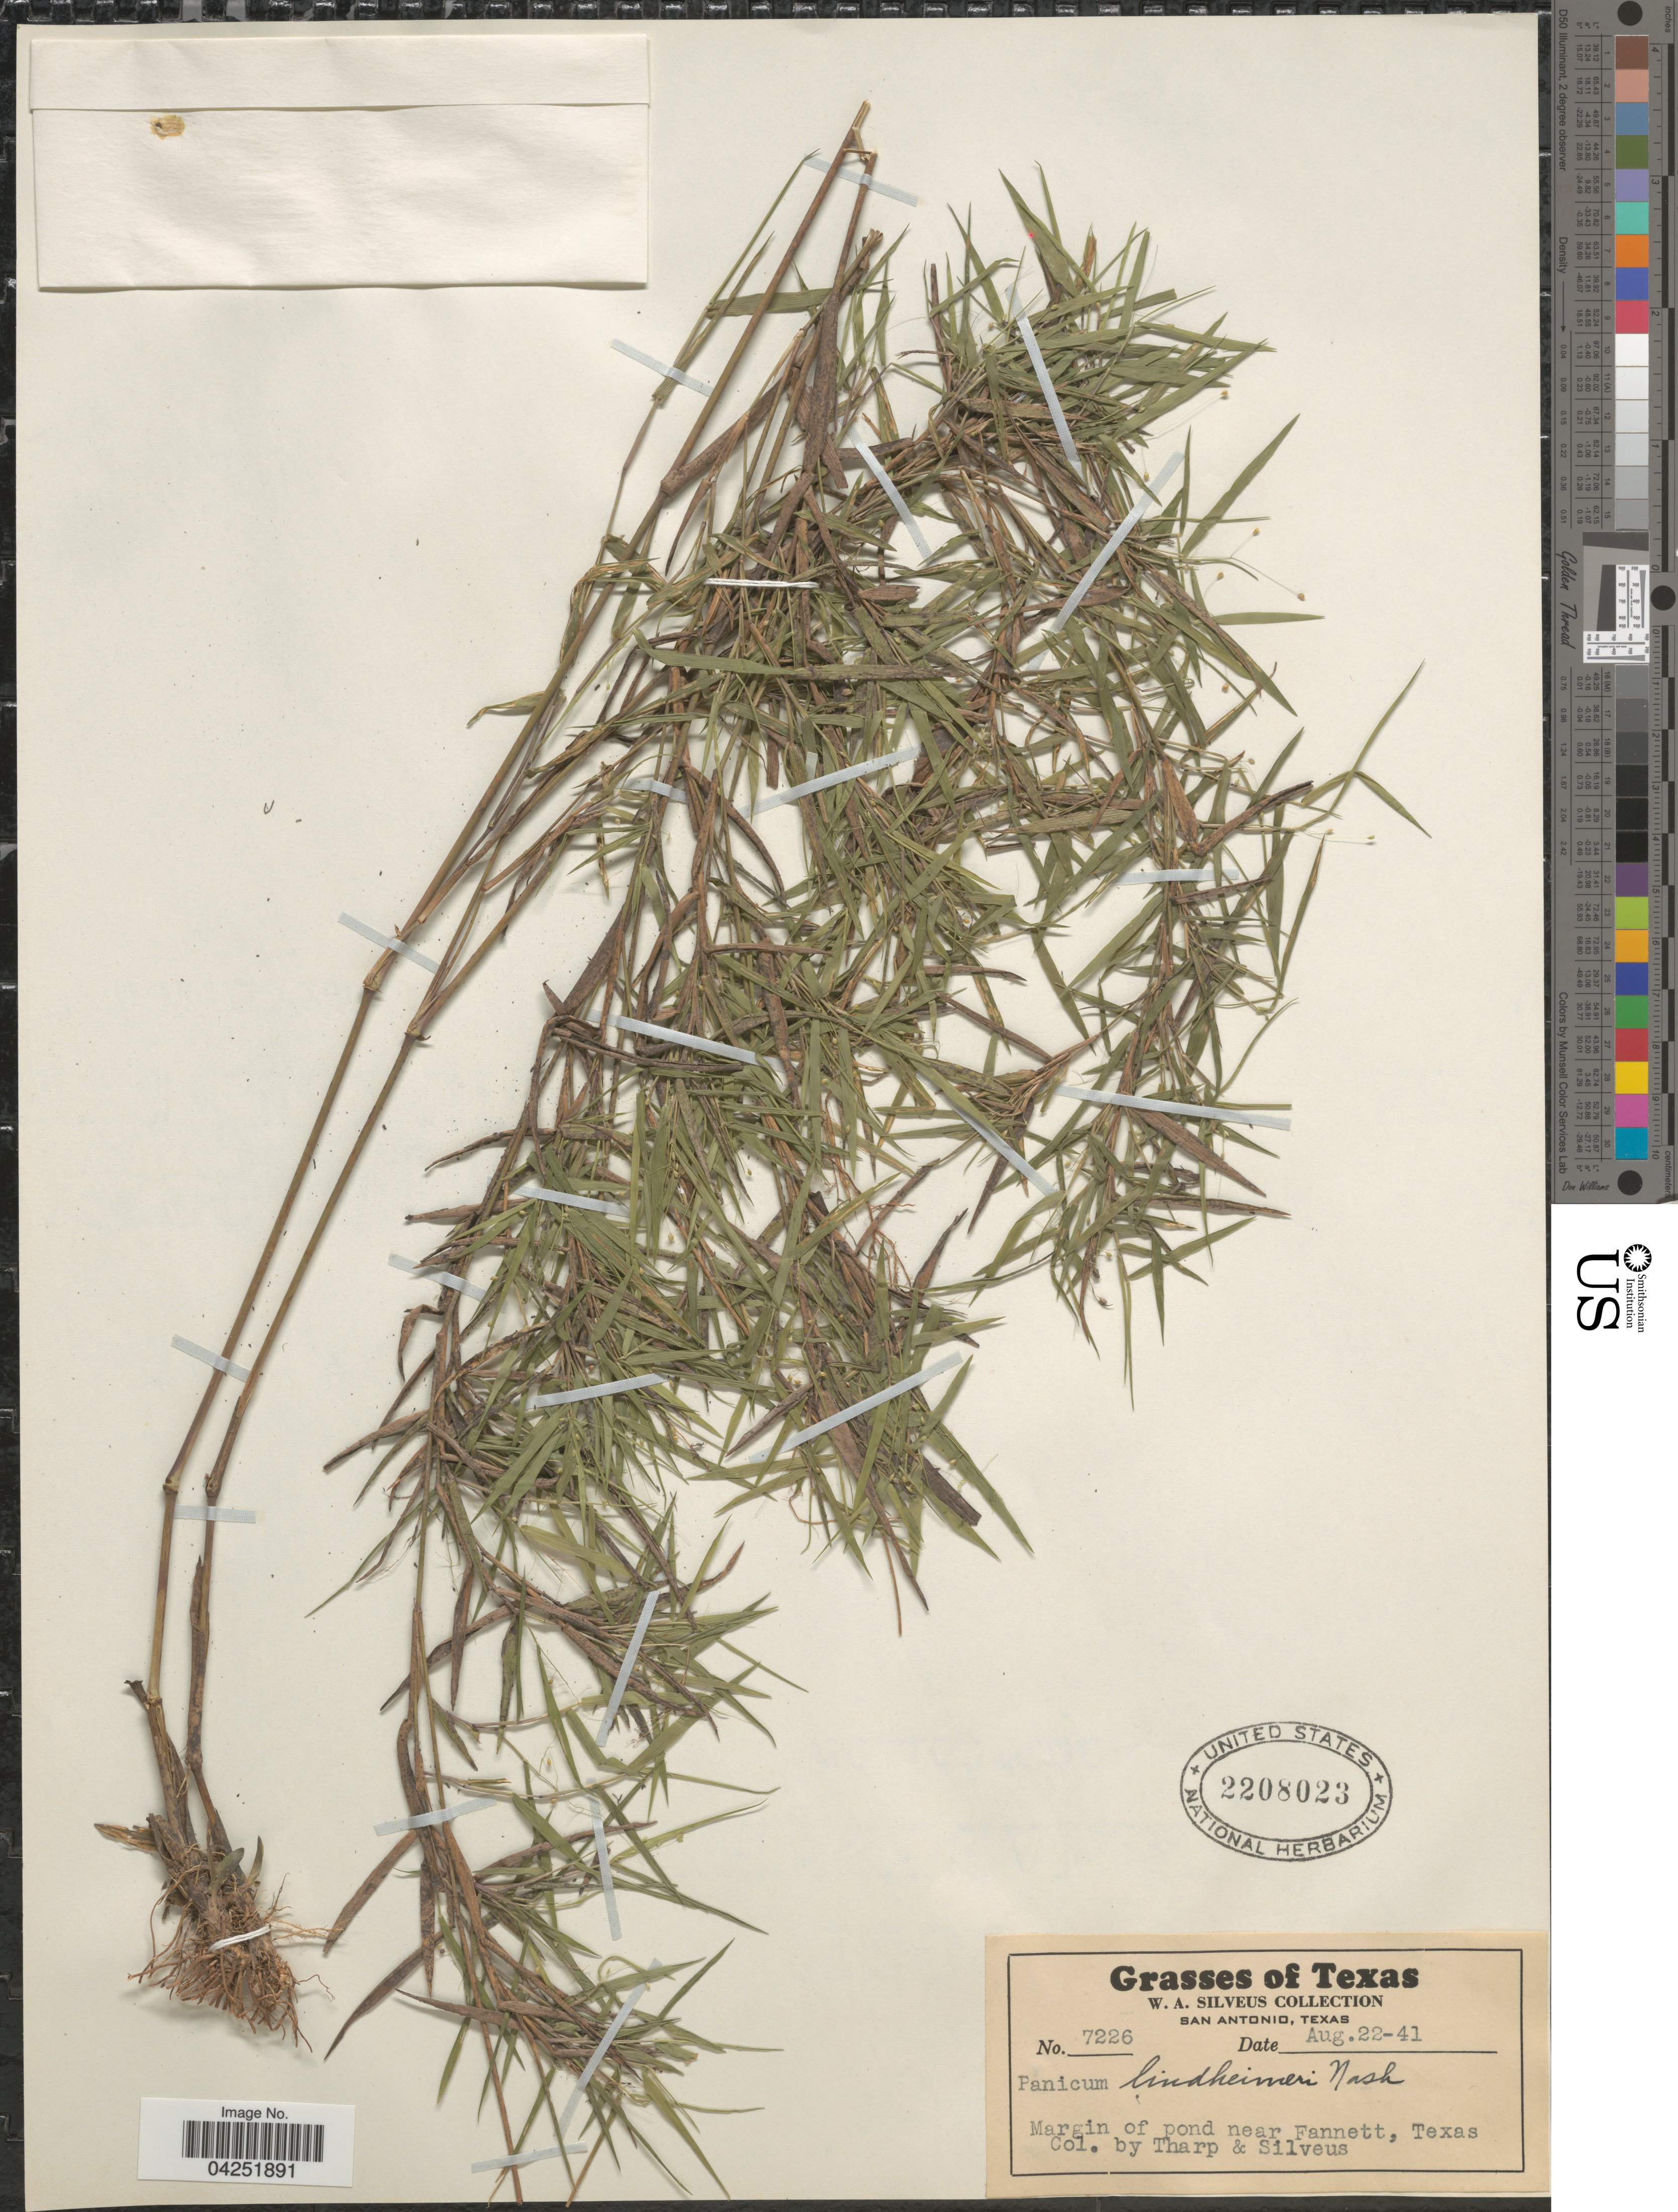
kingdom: Plantae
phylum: Tracheophyta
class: Liliopsida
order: Poales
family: Poaceae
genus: Dichanthelium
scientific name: Dichanthelium acuminatum var. lindheimeri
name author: (Nash) Gould & C.A. Clark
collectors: Tharp, -- & W. Silveus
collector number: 7226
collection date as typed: Transcribed d/m/y: 22/8/41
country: United States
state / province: Texas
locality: Margin of pond near Fannett.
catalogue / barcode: US 2208023